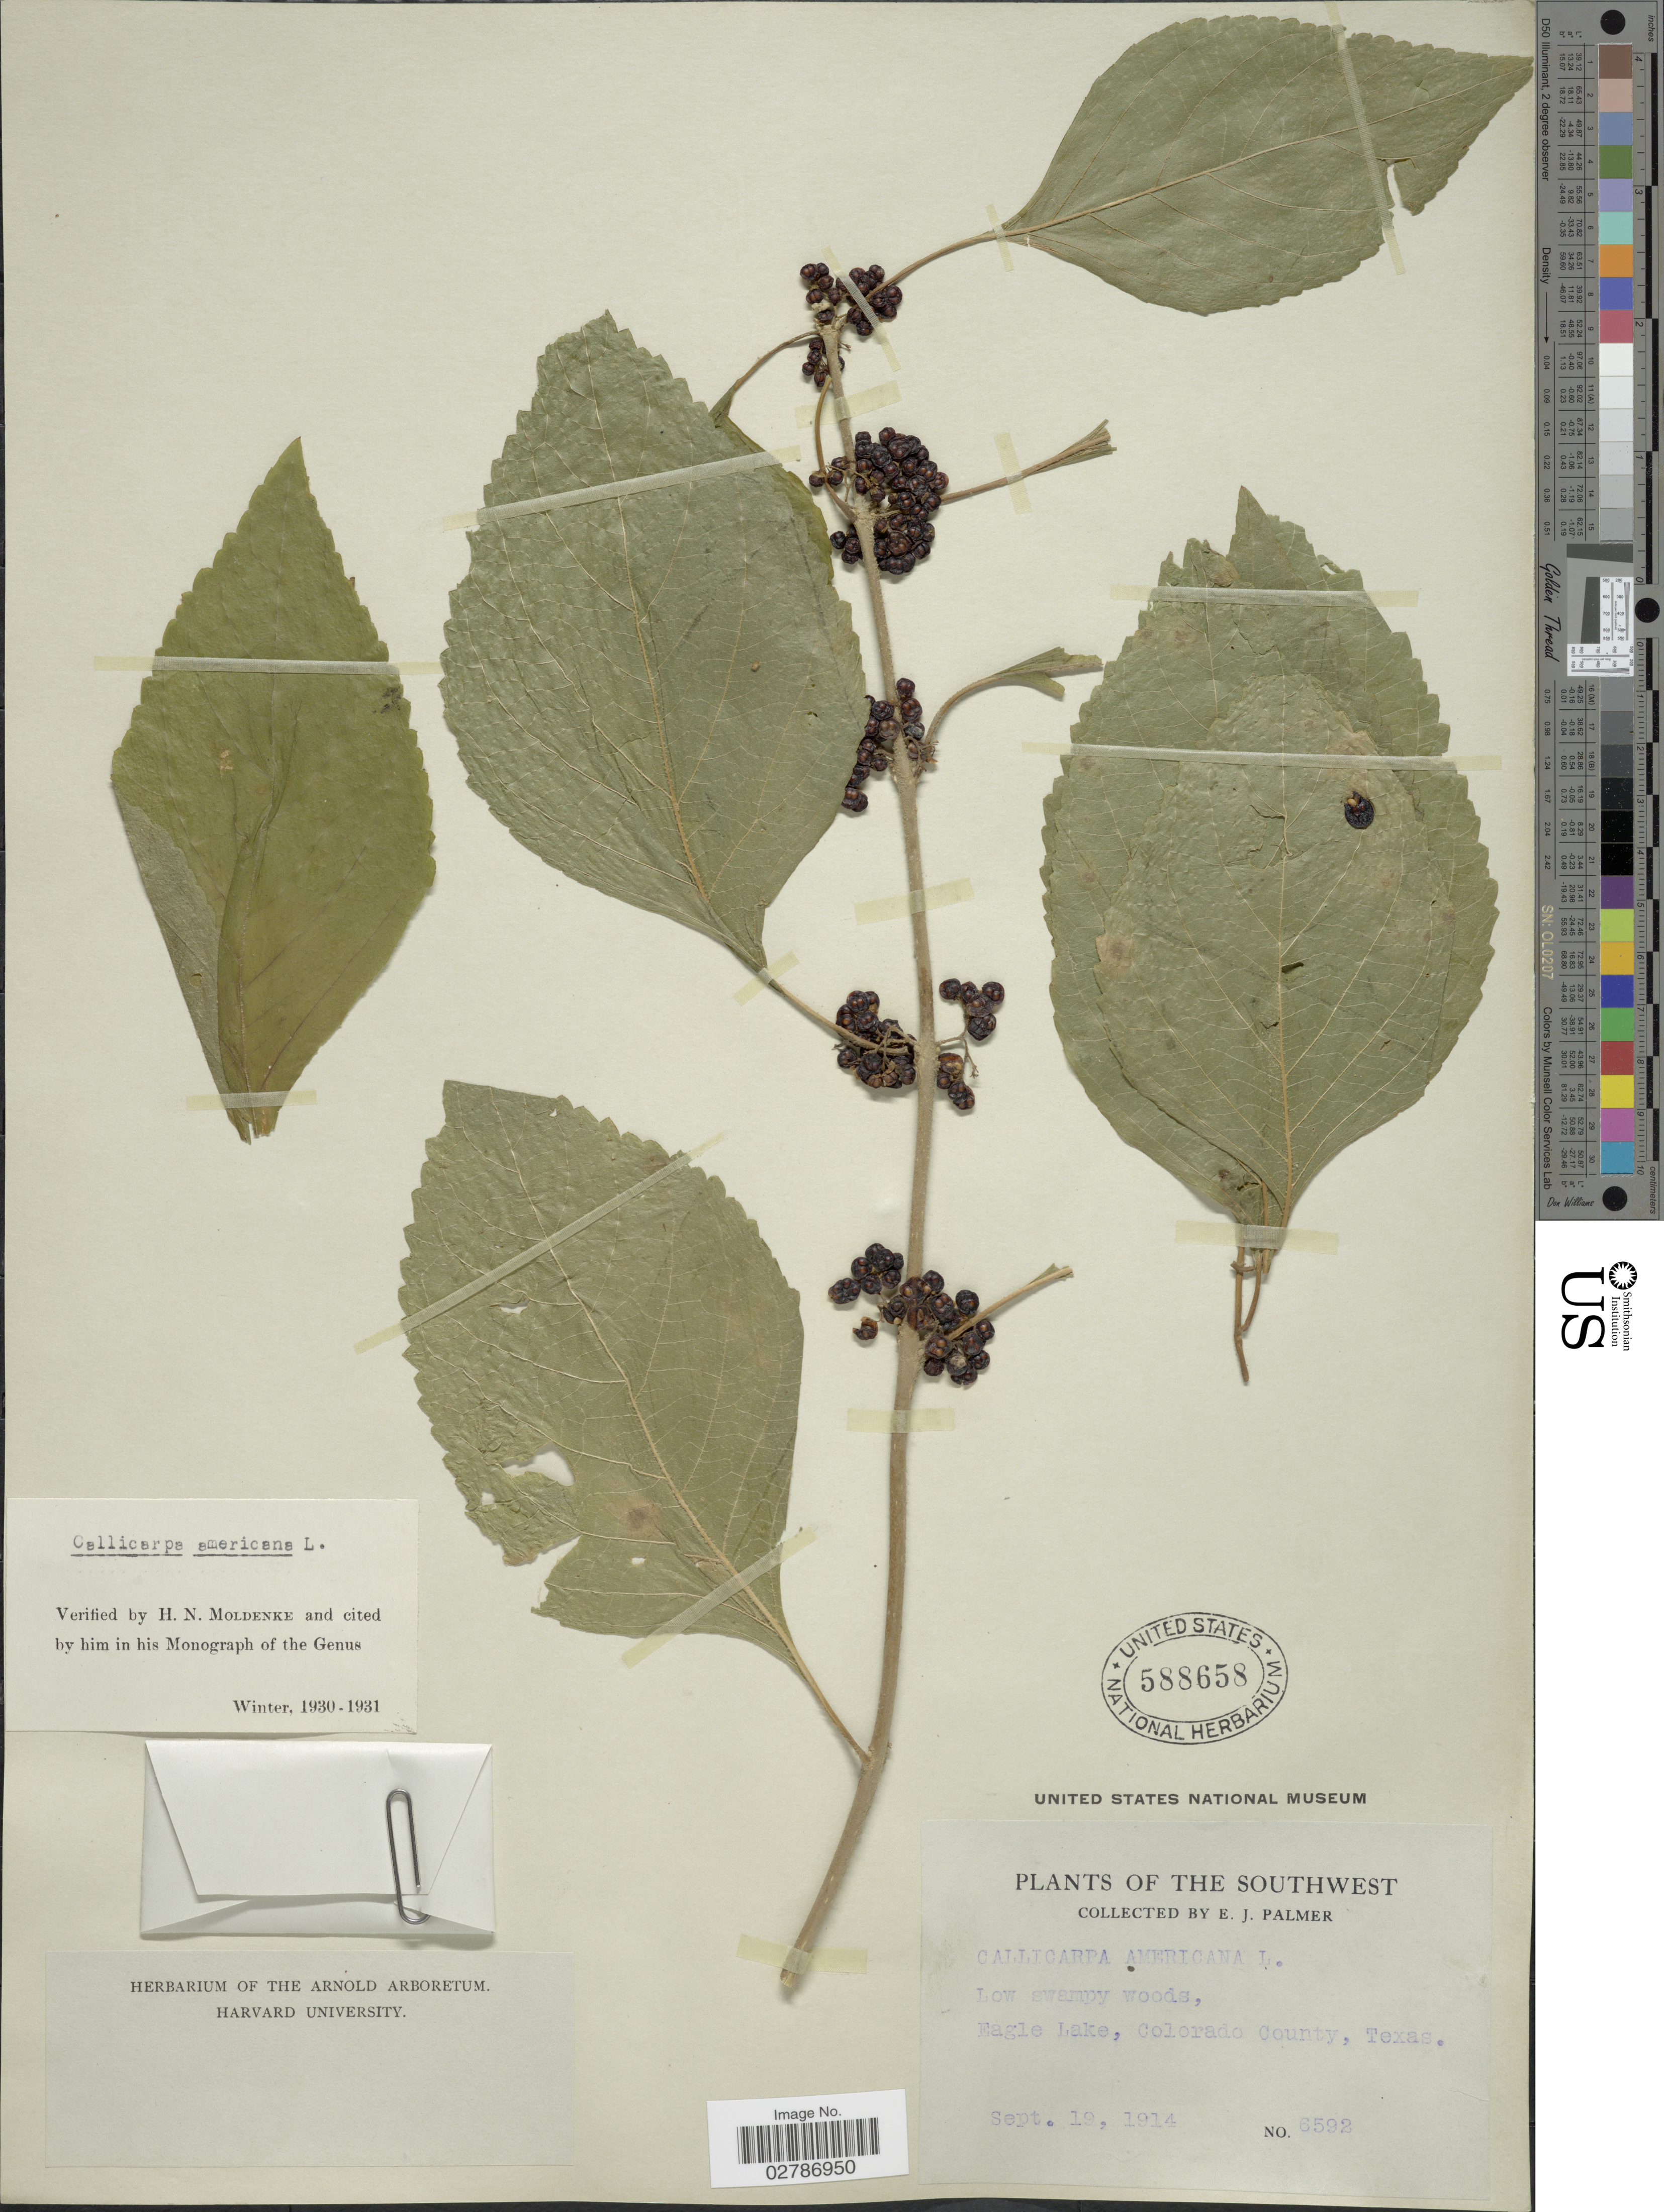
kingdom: Plantae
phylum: Tracheophyta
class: Magnoliopsida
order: Lamiales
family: Lamiaceae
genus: Callicarpa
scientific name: Callicarpa americana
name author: L.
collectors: E. J. Palmer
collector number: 6592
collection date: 1914-09-19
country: United States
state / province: Texas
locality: The Southwest. Eagle Lake, Colorado County.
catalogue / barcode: US 588658